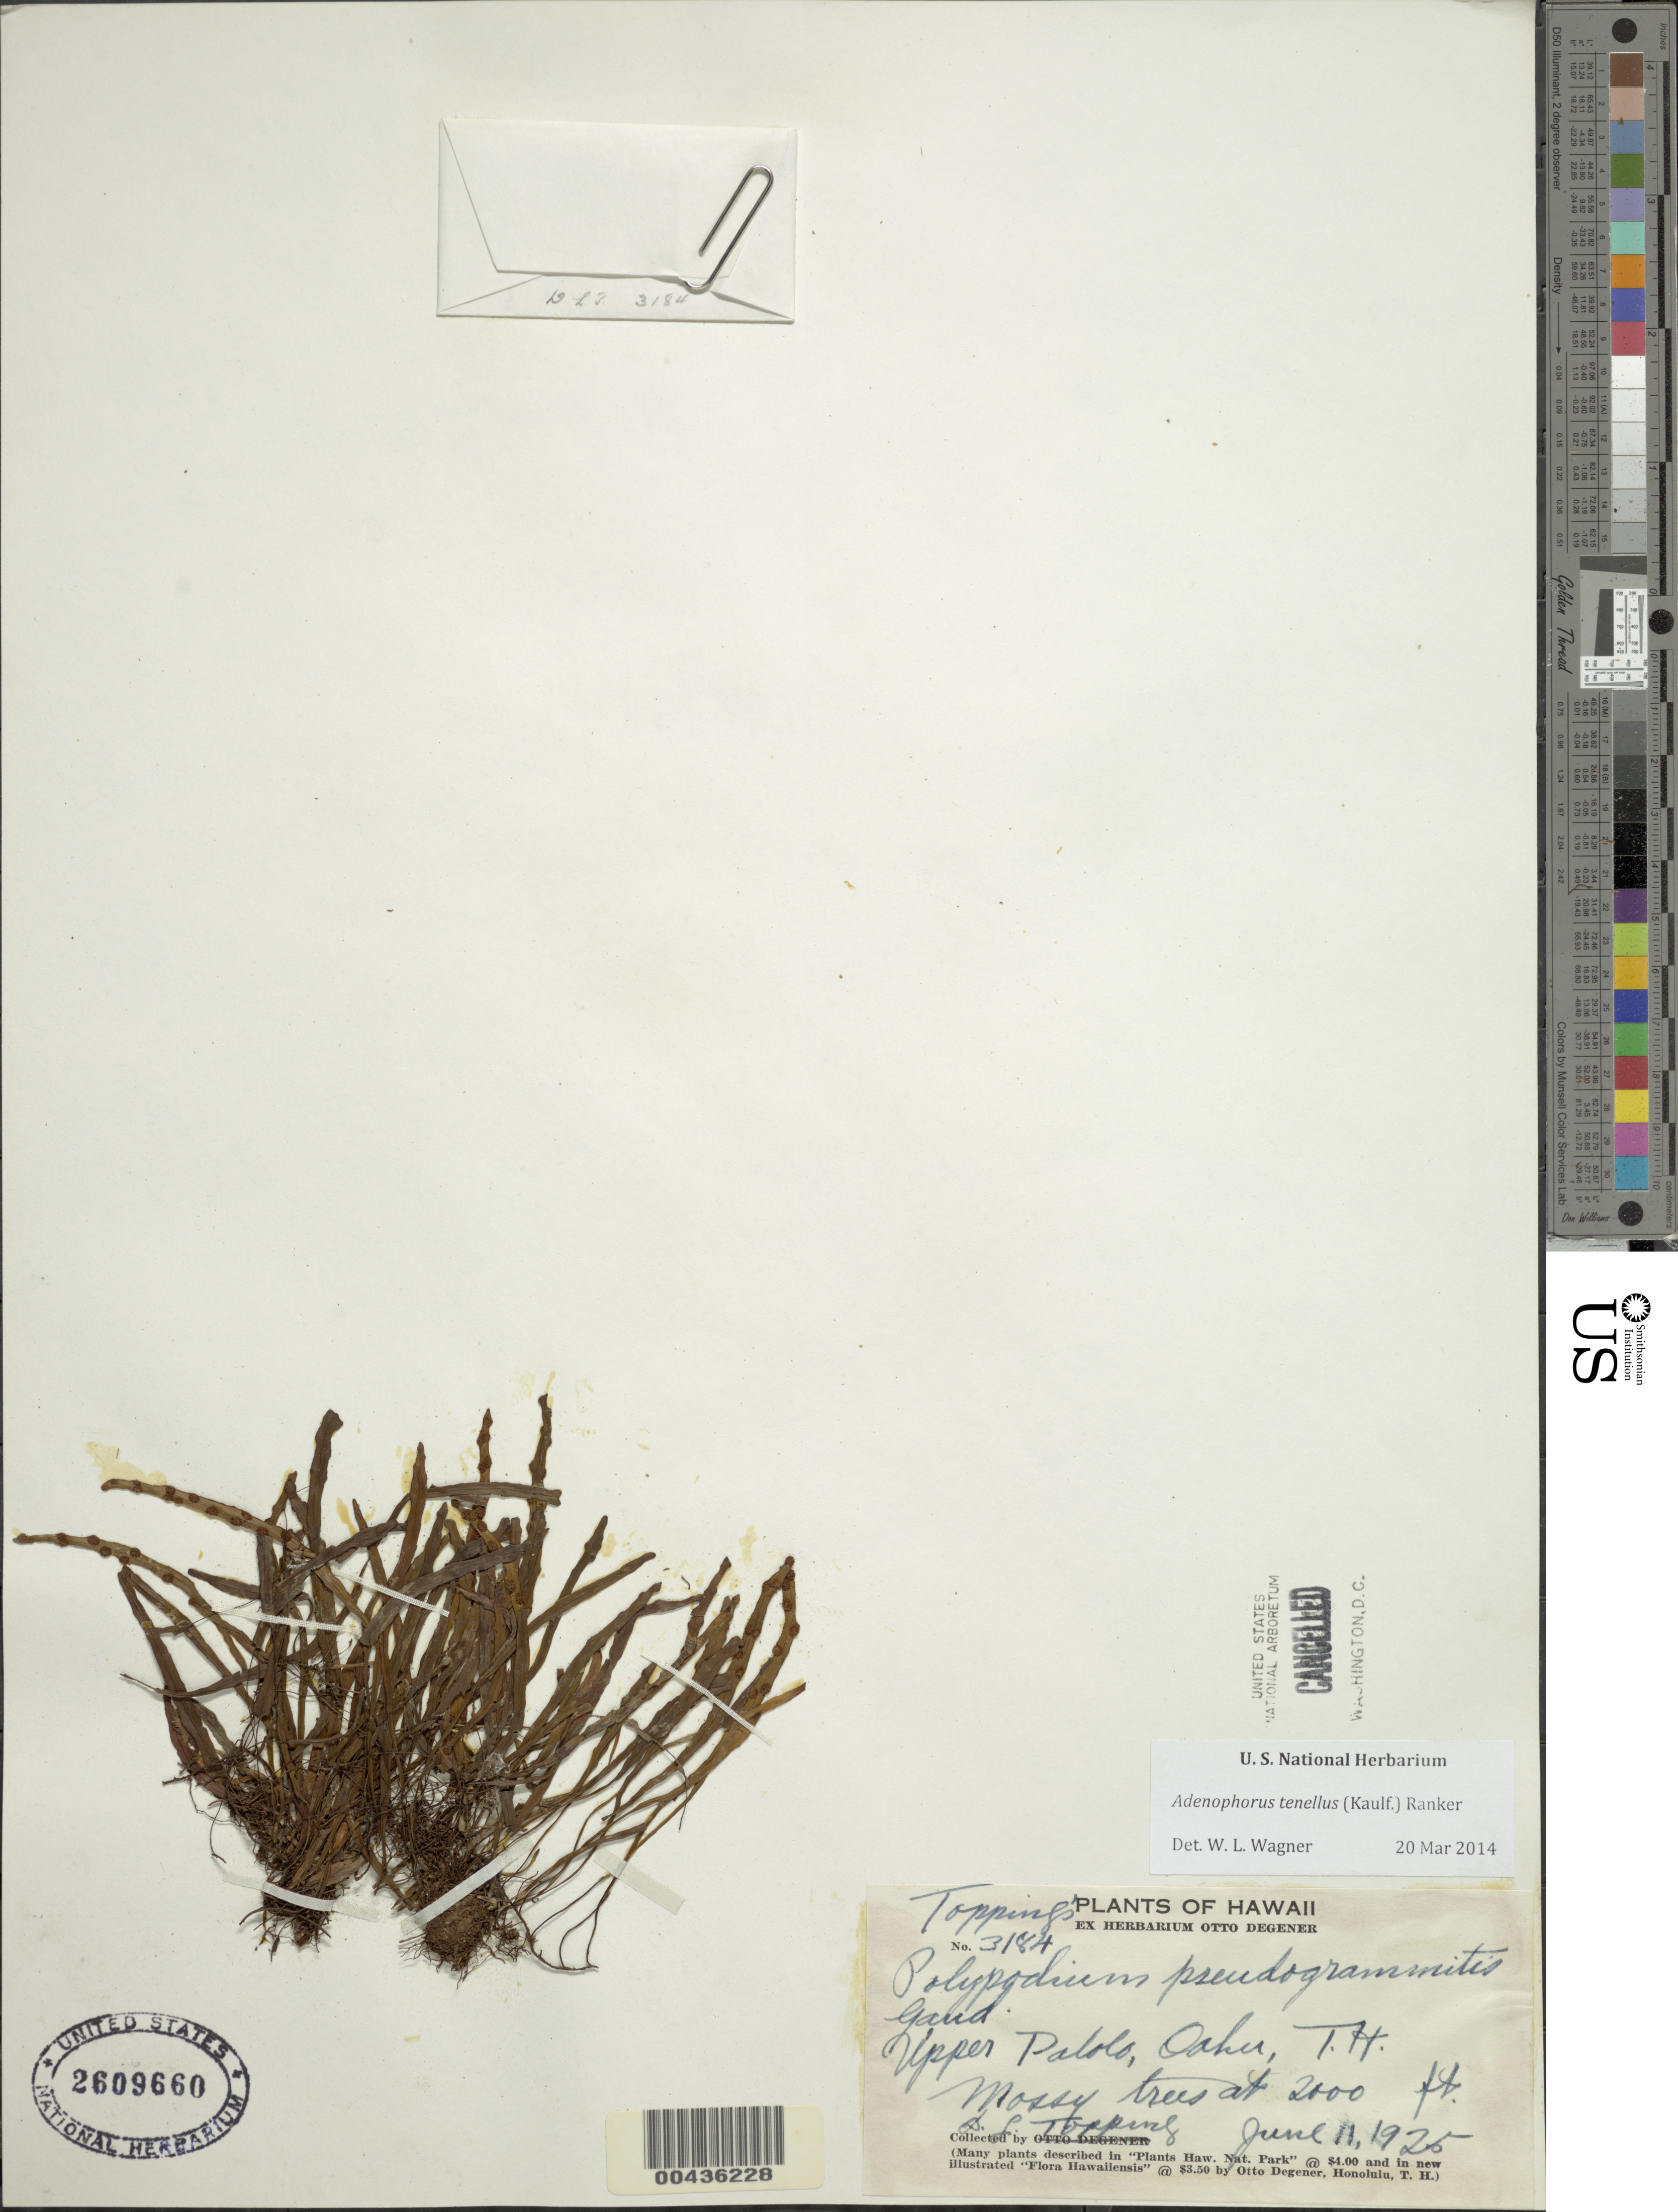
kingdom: Plantae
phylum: Tracheophyta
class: Polypodiopsida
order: Polypodiales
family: Polypodiaceae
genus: Adenophorus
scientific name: Adenophorus tenellus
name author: (Kaulf.) Ranker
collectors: D. L. Topping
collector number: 3184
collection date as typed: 11 Jun 1925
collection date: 1925-06-11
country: United States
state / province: Hawaii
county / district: Honolulu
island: Oahu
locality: Upper Palolo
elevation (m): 610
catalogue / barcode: US 2609660